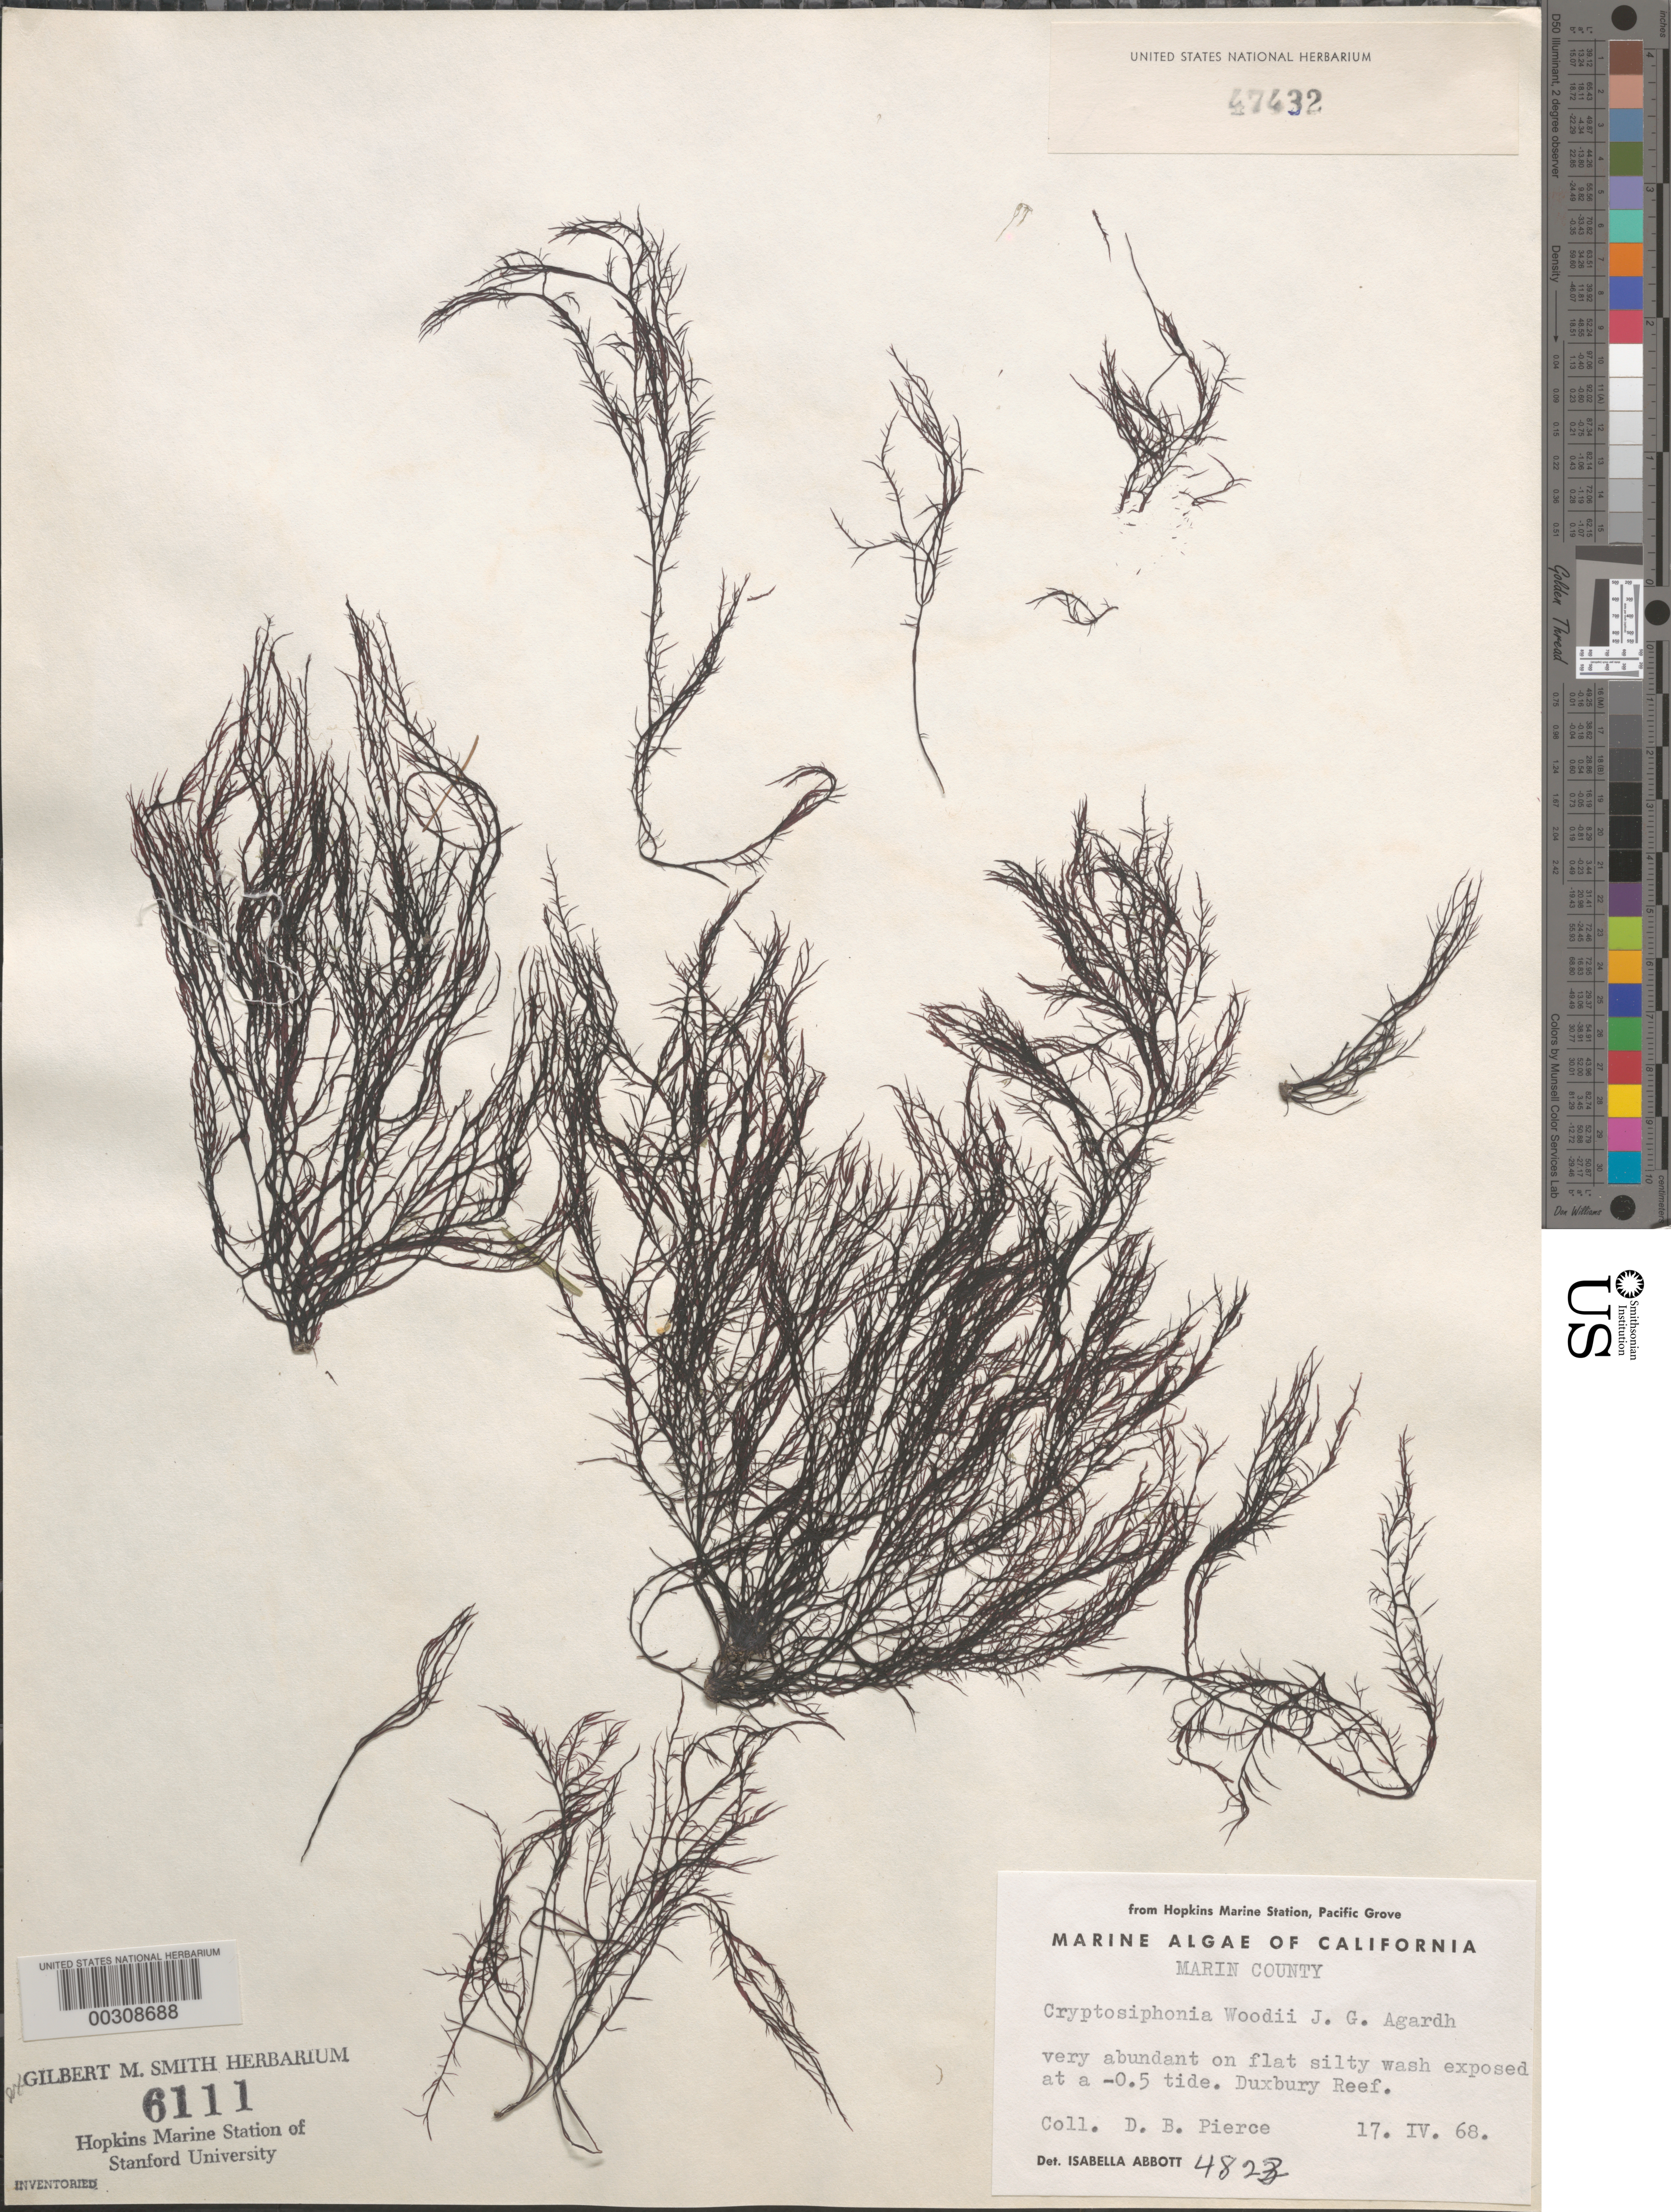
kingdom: Plantae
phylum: Rhodophyta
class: Florideophyceae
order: Gigartinales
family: Dumontiaceae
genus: Cryptosiphonia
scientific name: Cryptosiphonia woodii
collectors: D. Pierce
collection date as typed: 17 Apr 68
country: United States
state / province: California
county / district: Marin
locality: Marin County. Duxbury Reef.